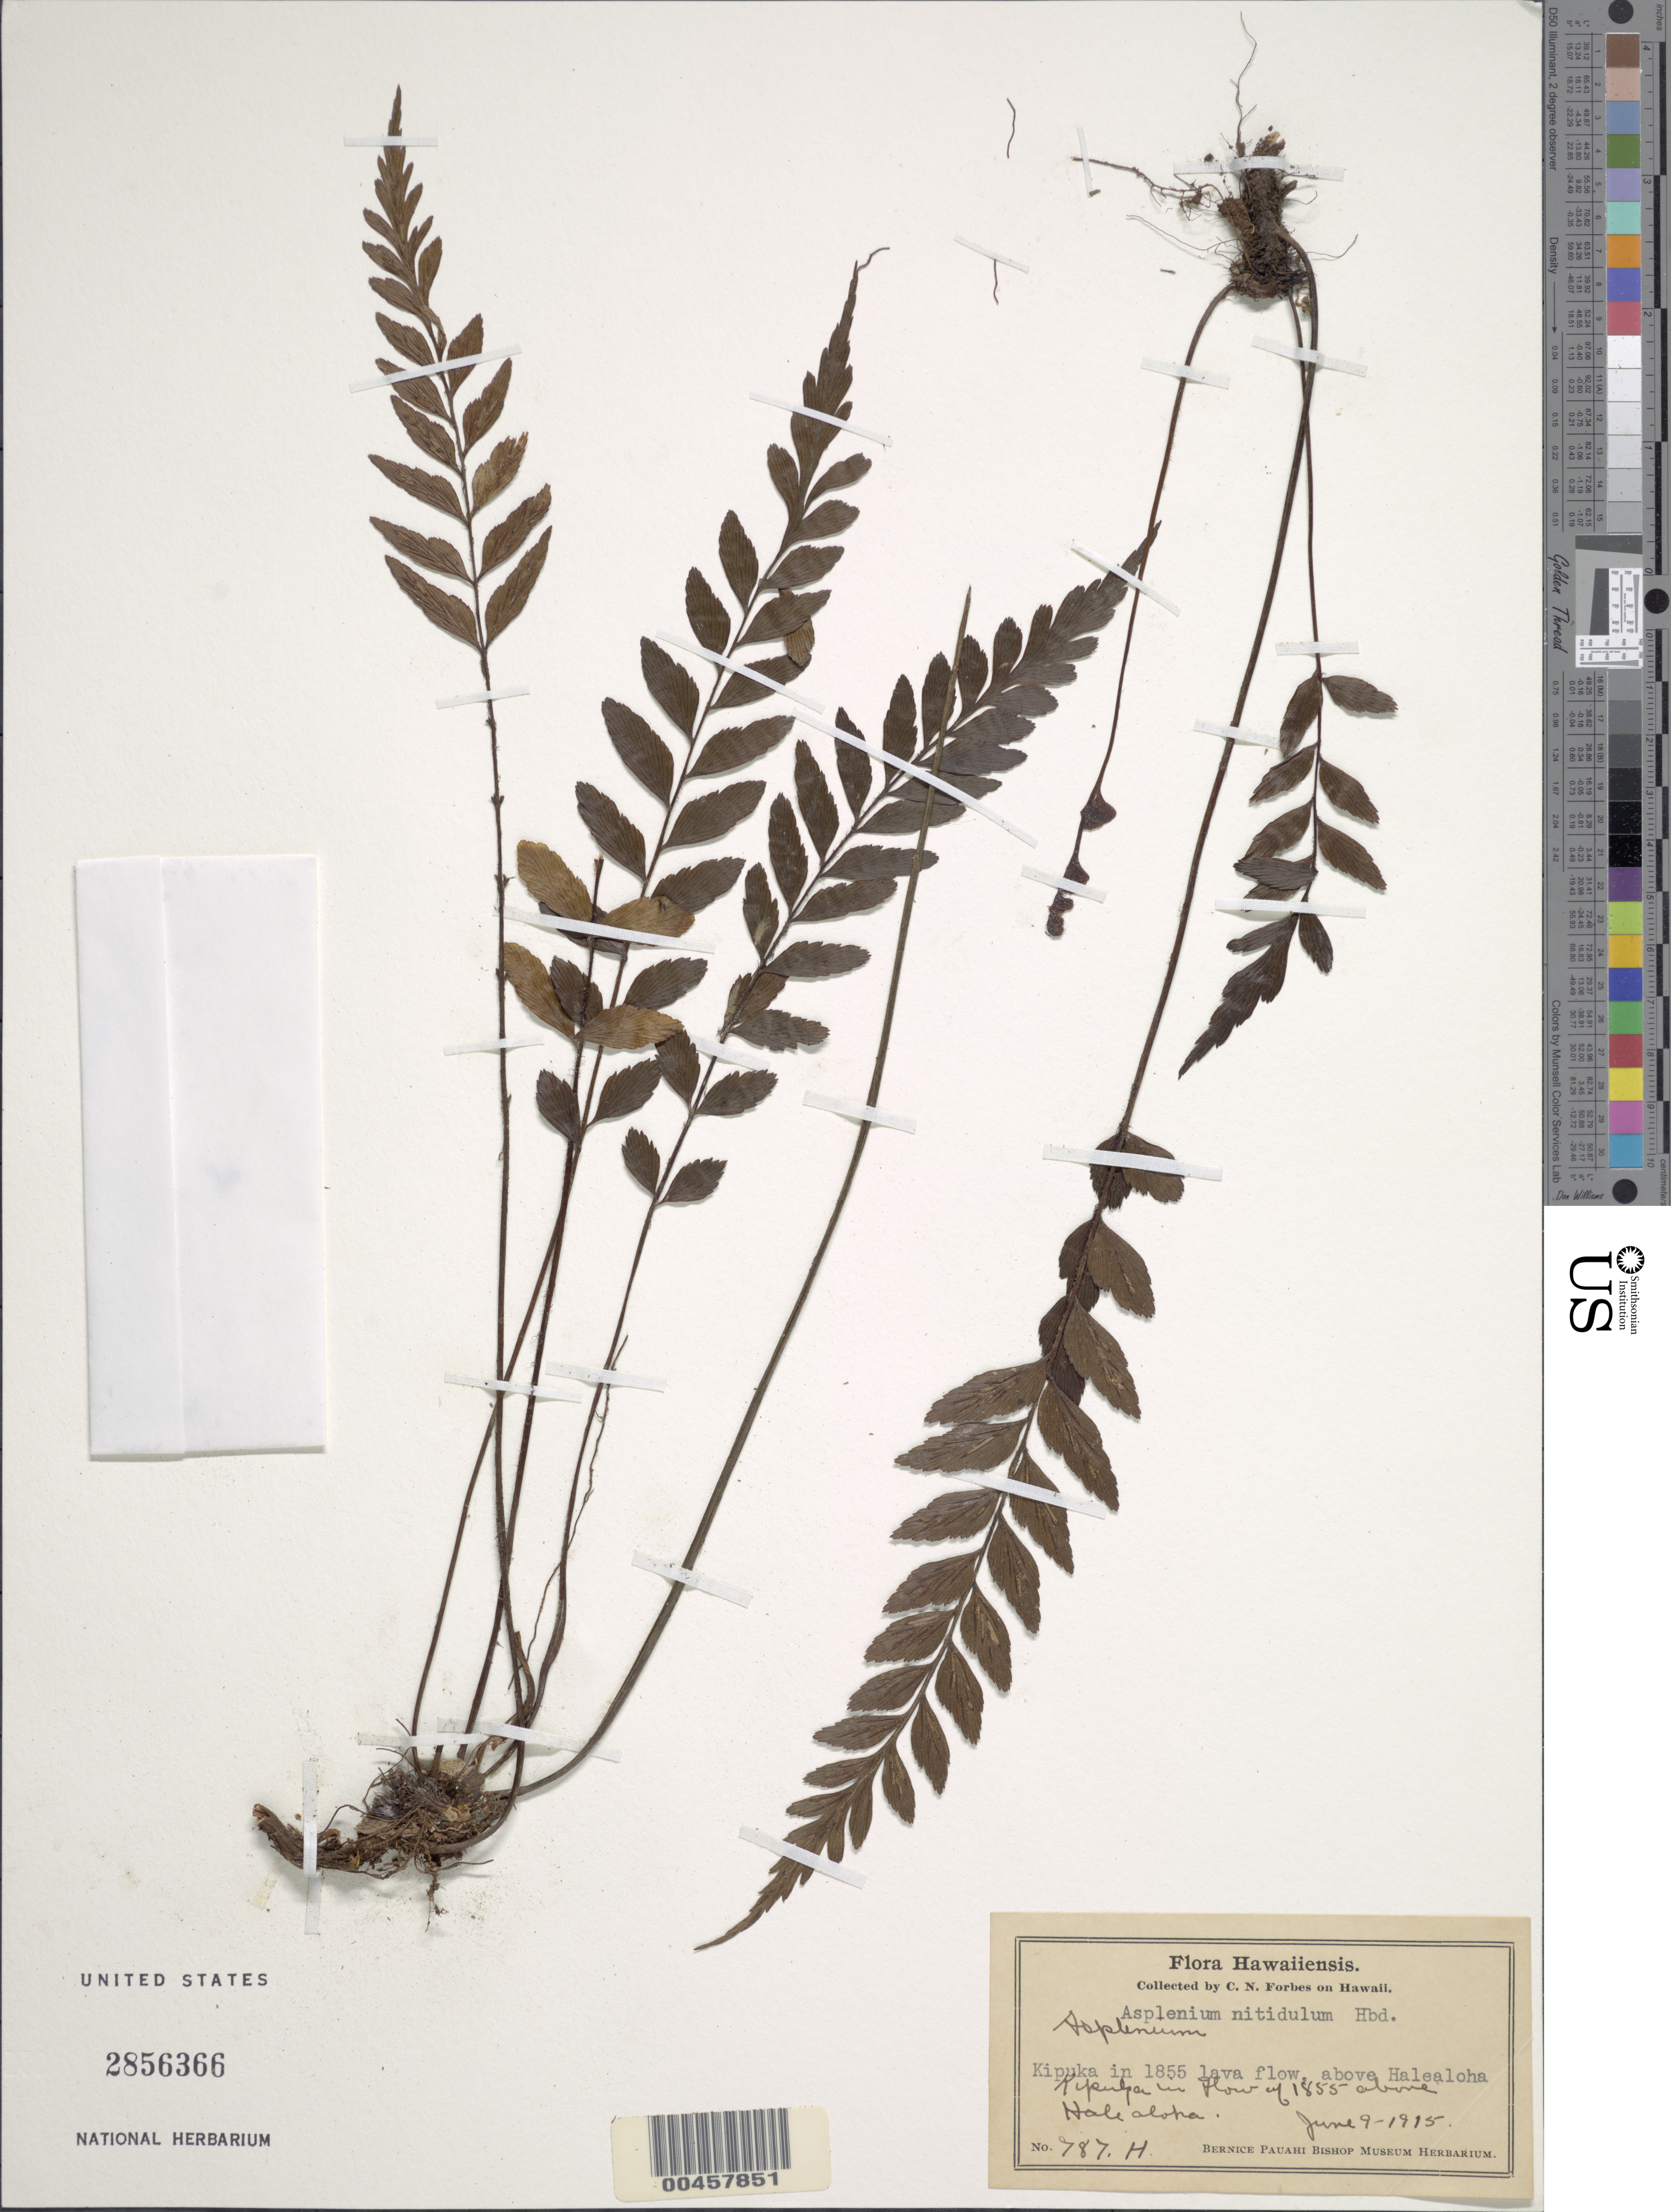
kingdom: Plantae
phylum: Tracheophyta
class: Polypodiopsida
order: Polypodiales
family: Aspleniaceae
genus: Asplenium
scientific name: Asplenium contiguum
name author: Kaulf.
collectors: C. N. Forbes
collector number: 787.H.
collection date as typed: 9 Jun 1915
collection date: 1915-06-09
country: United States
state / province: Hawaii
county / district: Hawaii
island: Hawaii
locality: Kipuka in 1855 lava flow, above Halealoha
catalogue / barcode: US 2856366